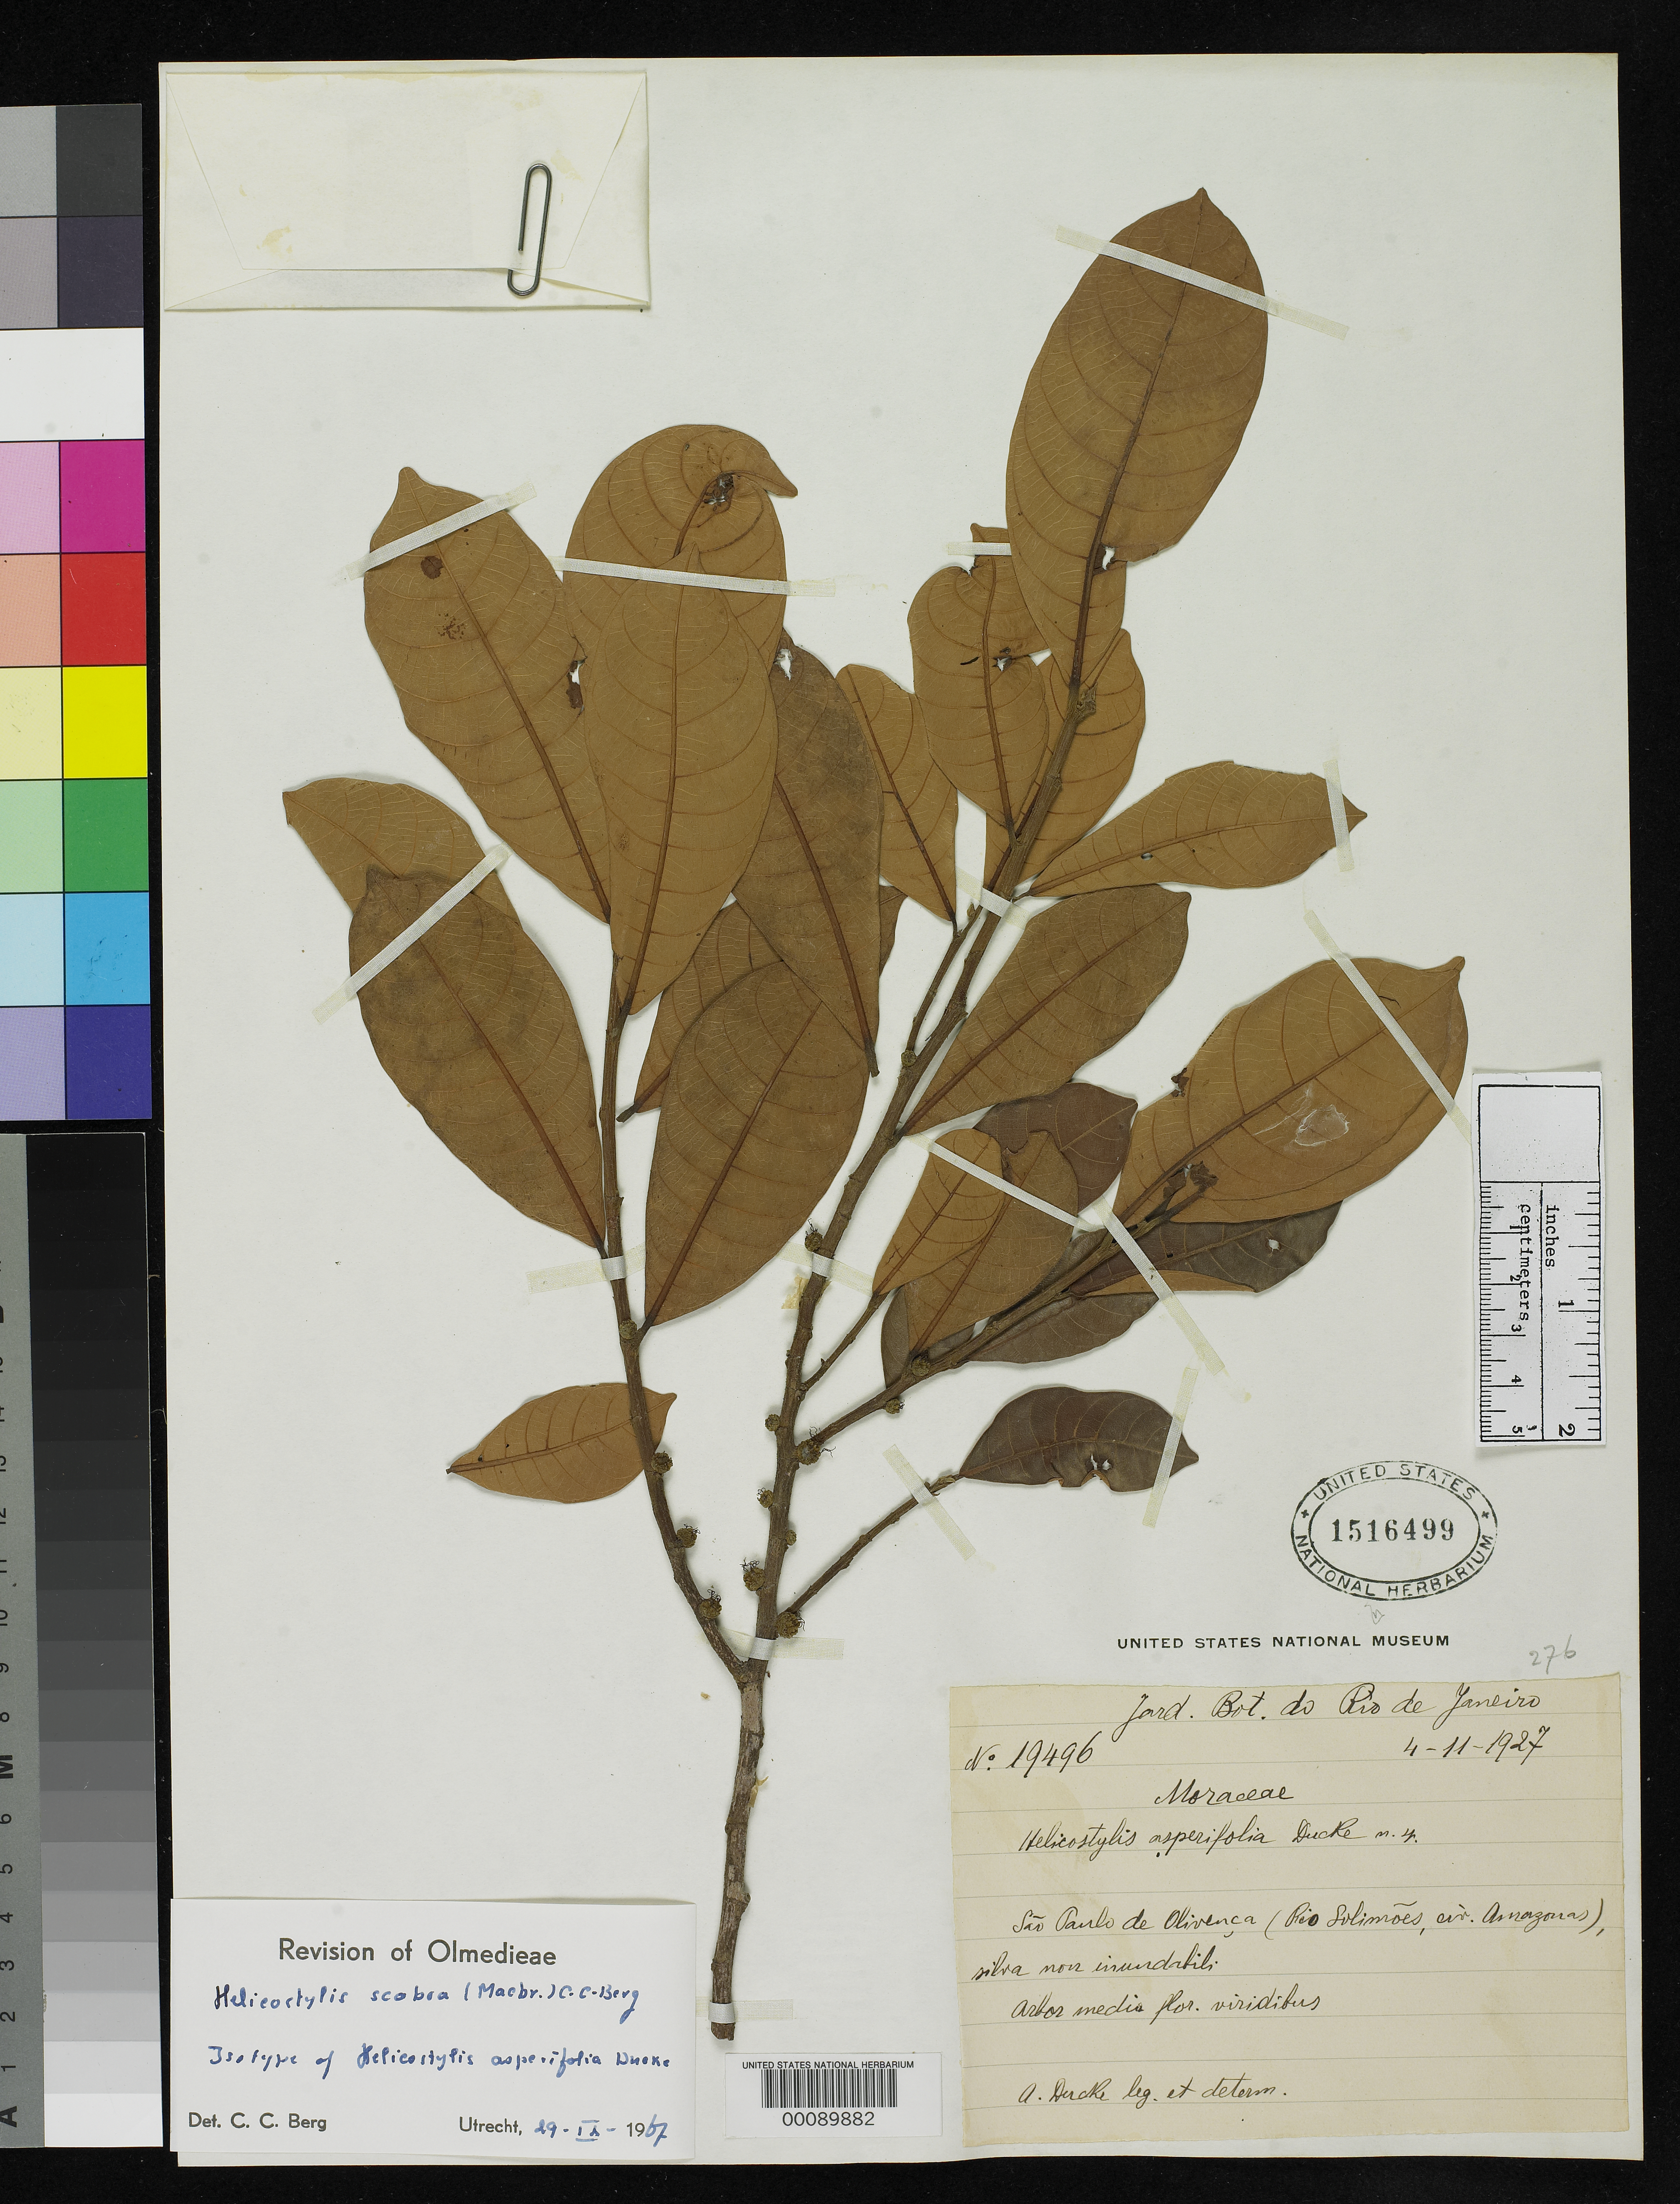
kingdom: Plantae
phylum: Tracheophyta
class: Magnoliopsida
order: Rosales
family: Moraceae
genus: Helicostylis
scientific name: Helicostylis asperifolia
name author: Ducke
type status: Isotype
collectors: A. Ducke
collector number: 19496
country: Brazil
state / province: Amazonas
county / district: São Paulo de Olivença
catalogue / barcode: US 1516499